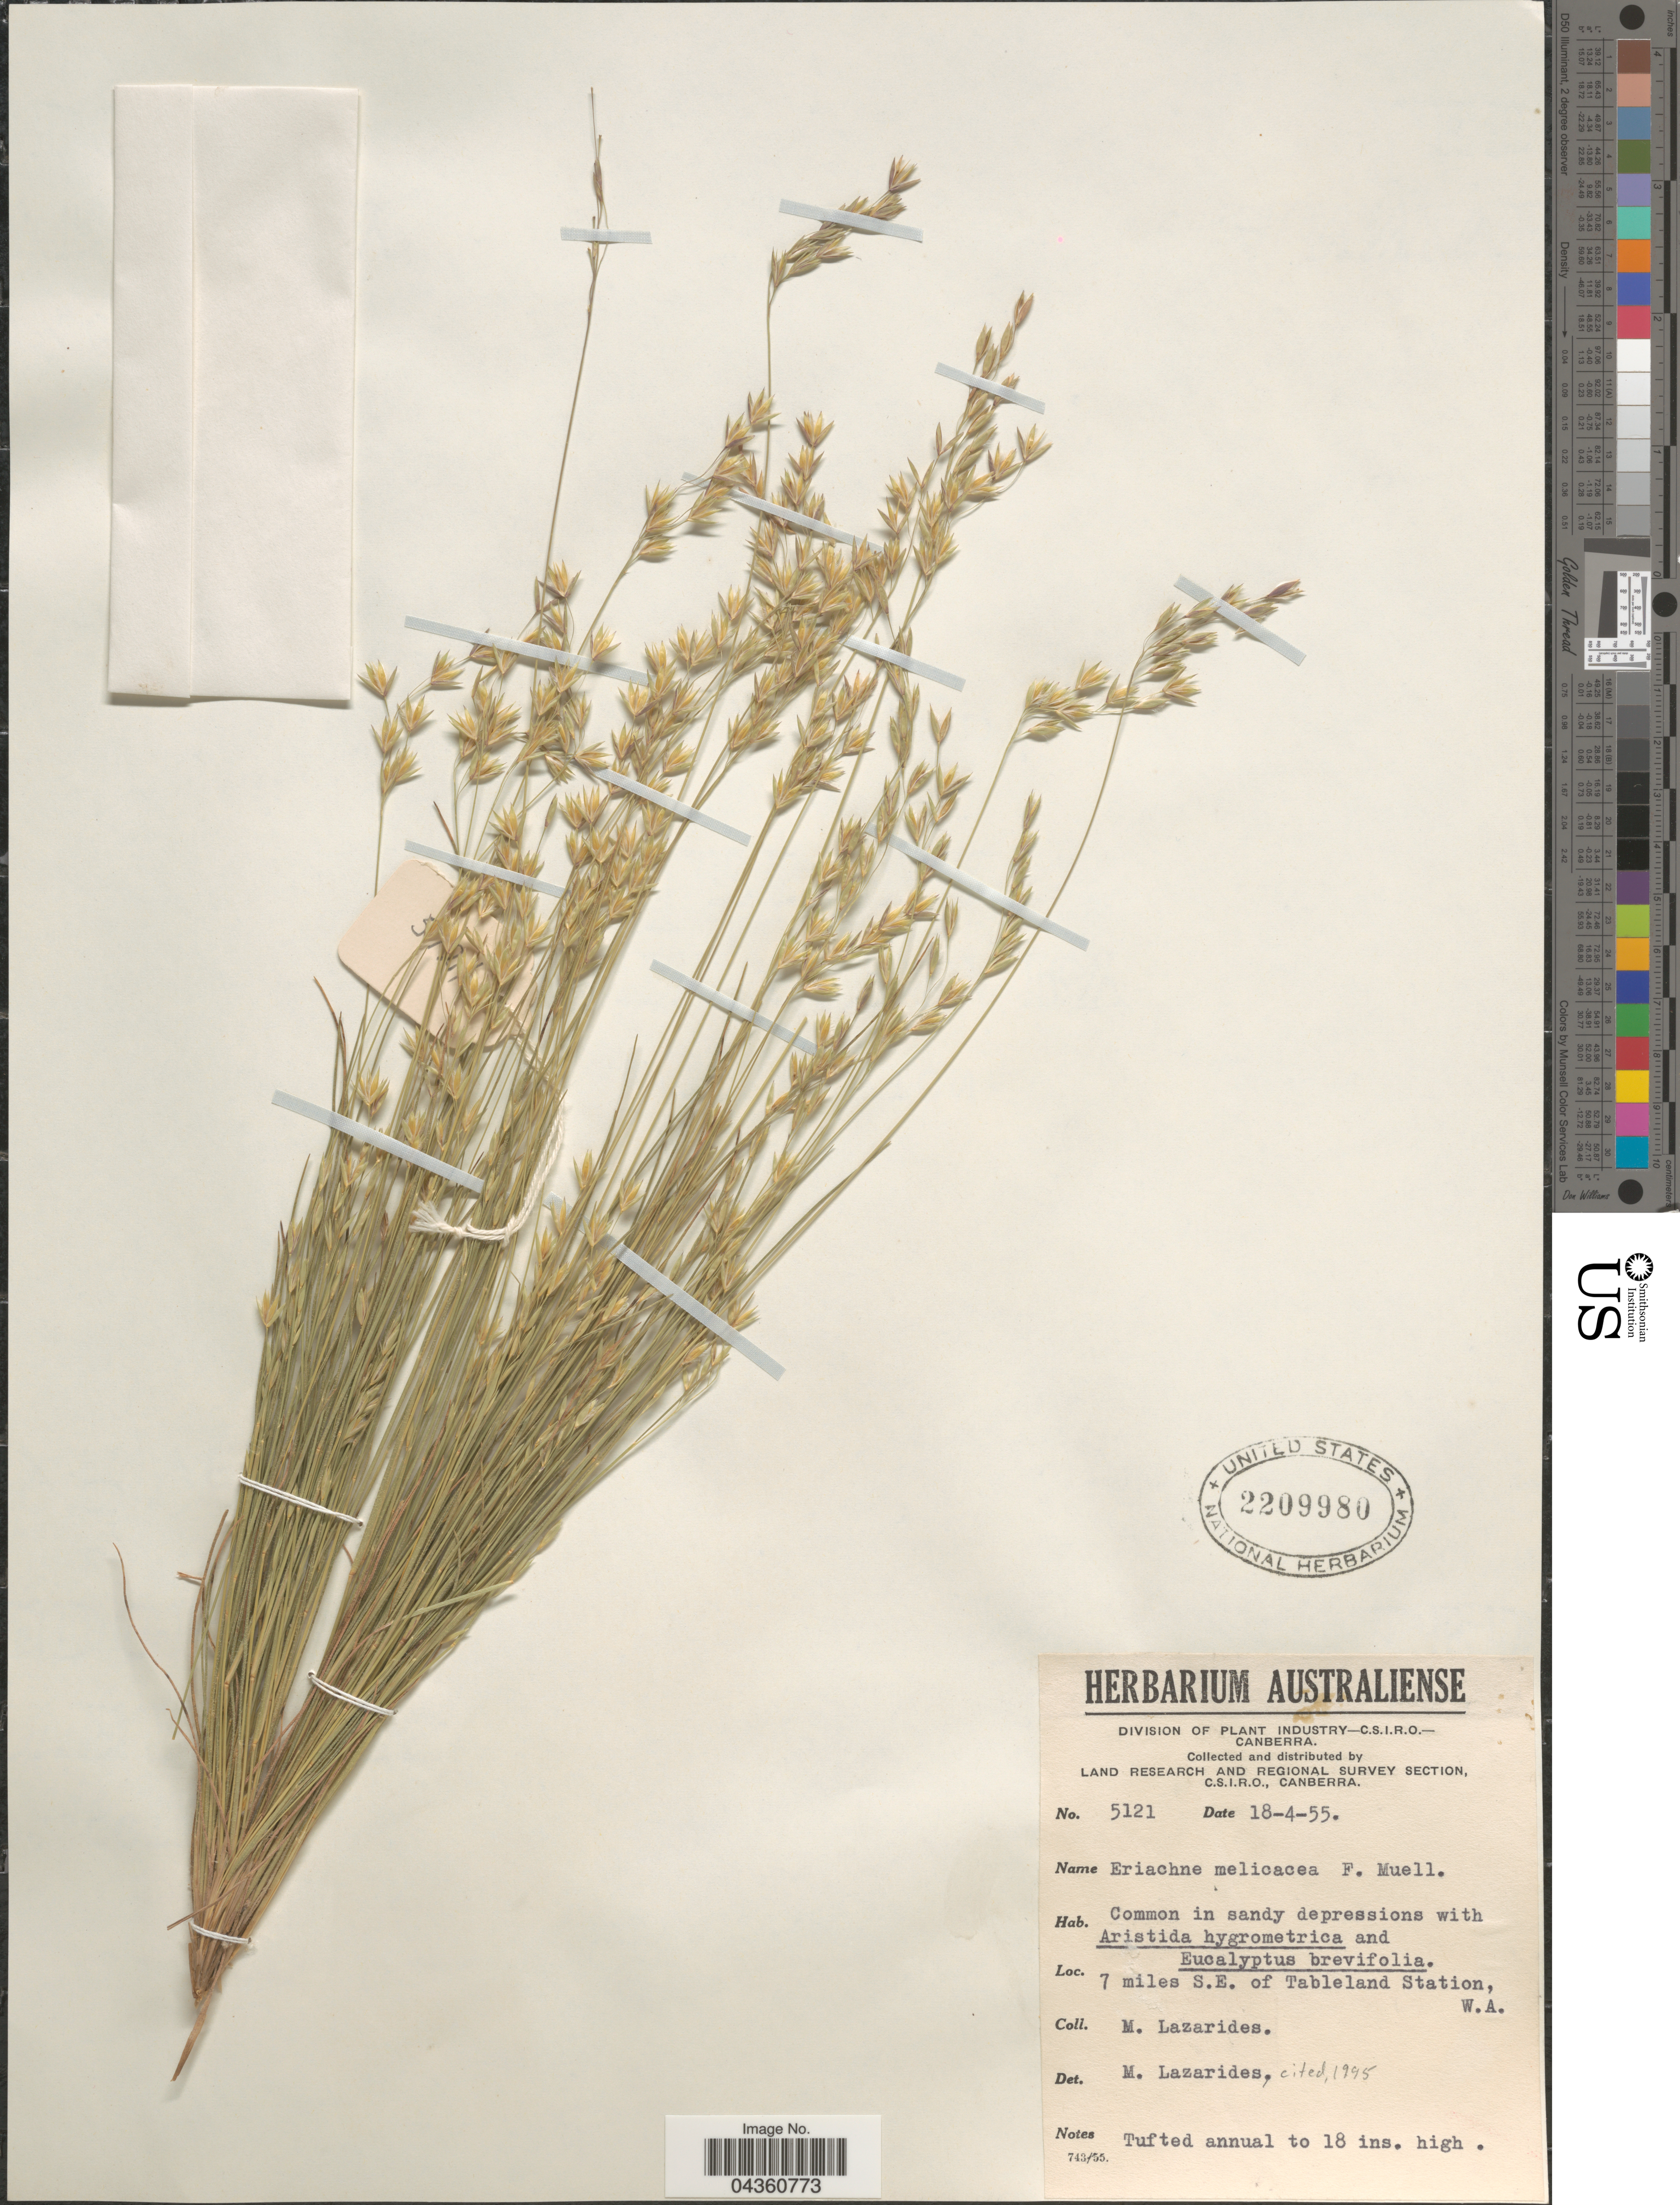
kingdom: Plantae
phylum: Tracheophyta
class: Liliopsida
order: Poales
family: Poaceae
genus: Eriachne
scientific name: Eriachne melicacea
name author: F. Muell.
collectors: M. Lazarides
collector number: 5121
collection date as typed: Transcribed d/m/y: 18/4/55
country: Australia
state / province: Western Australia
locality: Land Research and Regional Survey Section. 7 miles S.E. of Tableland Station.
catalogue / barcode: US 2209980